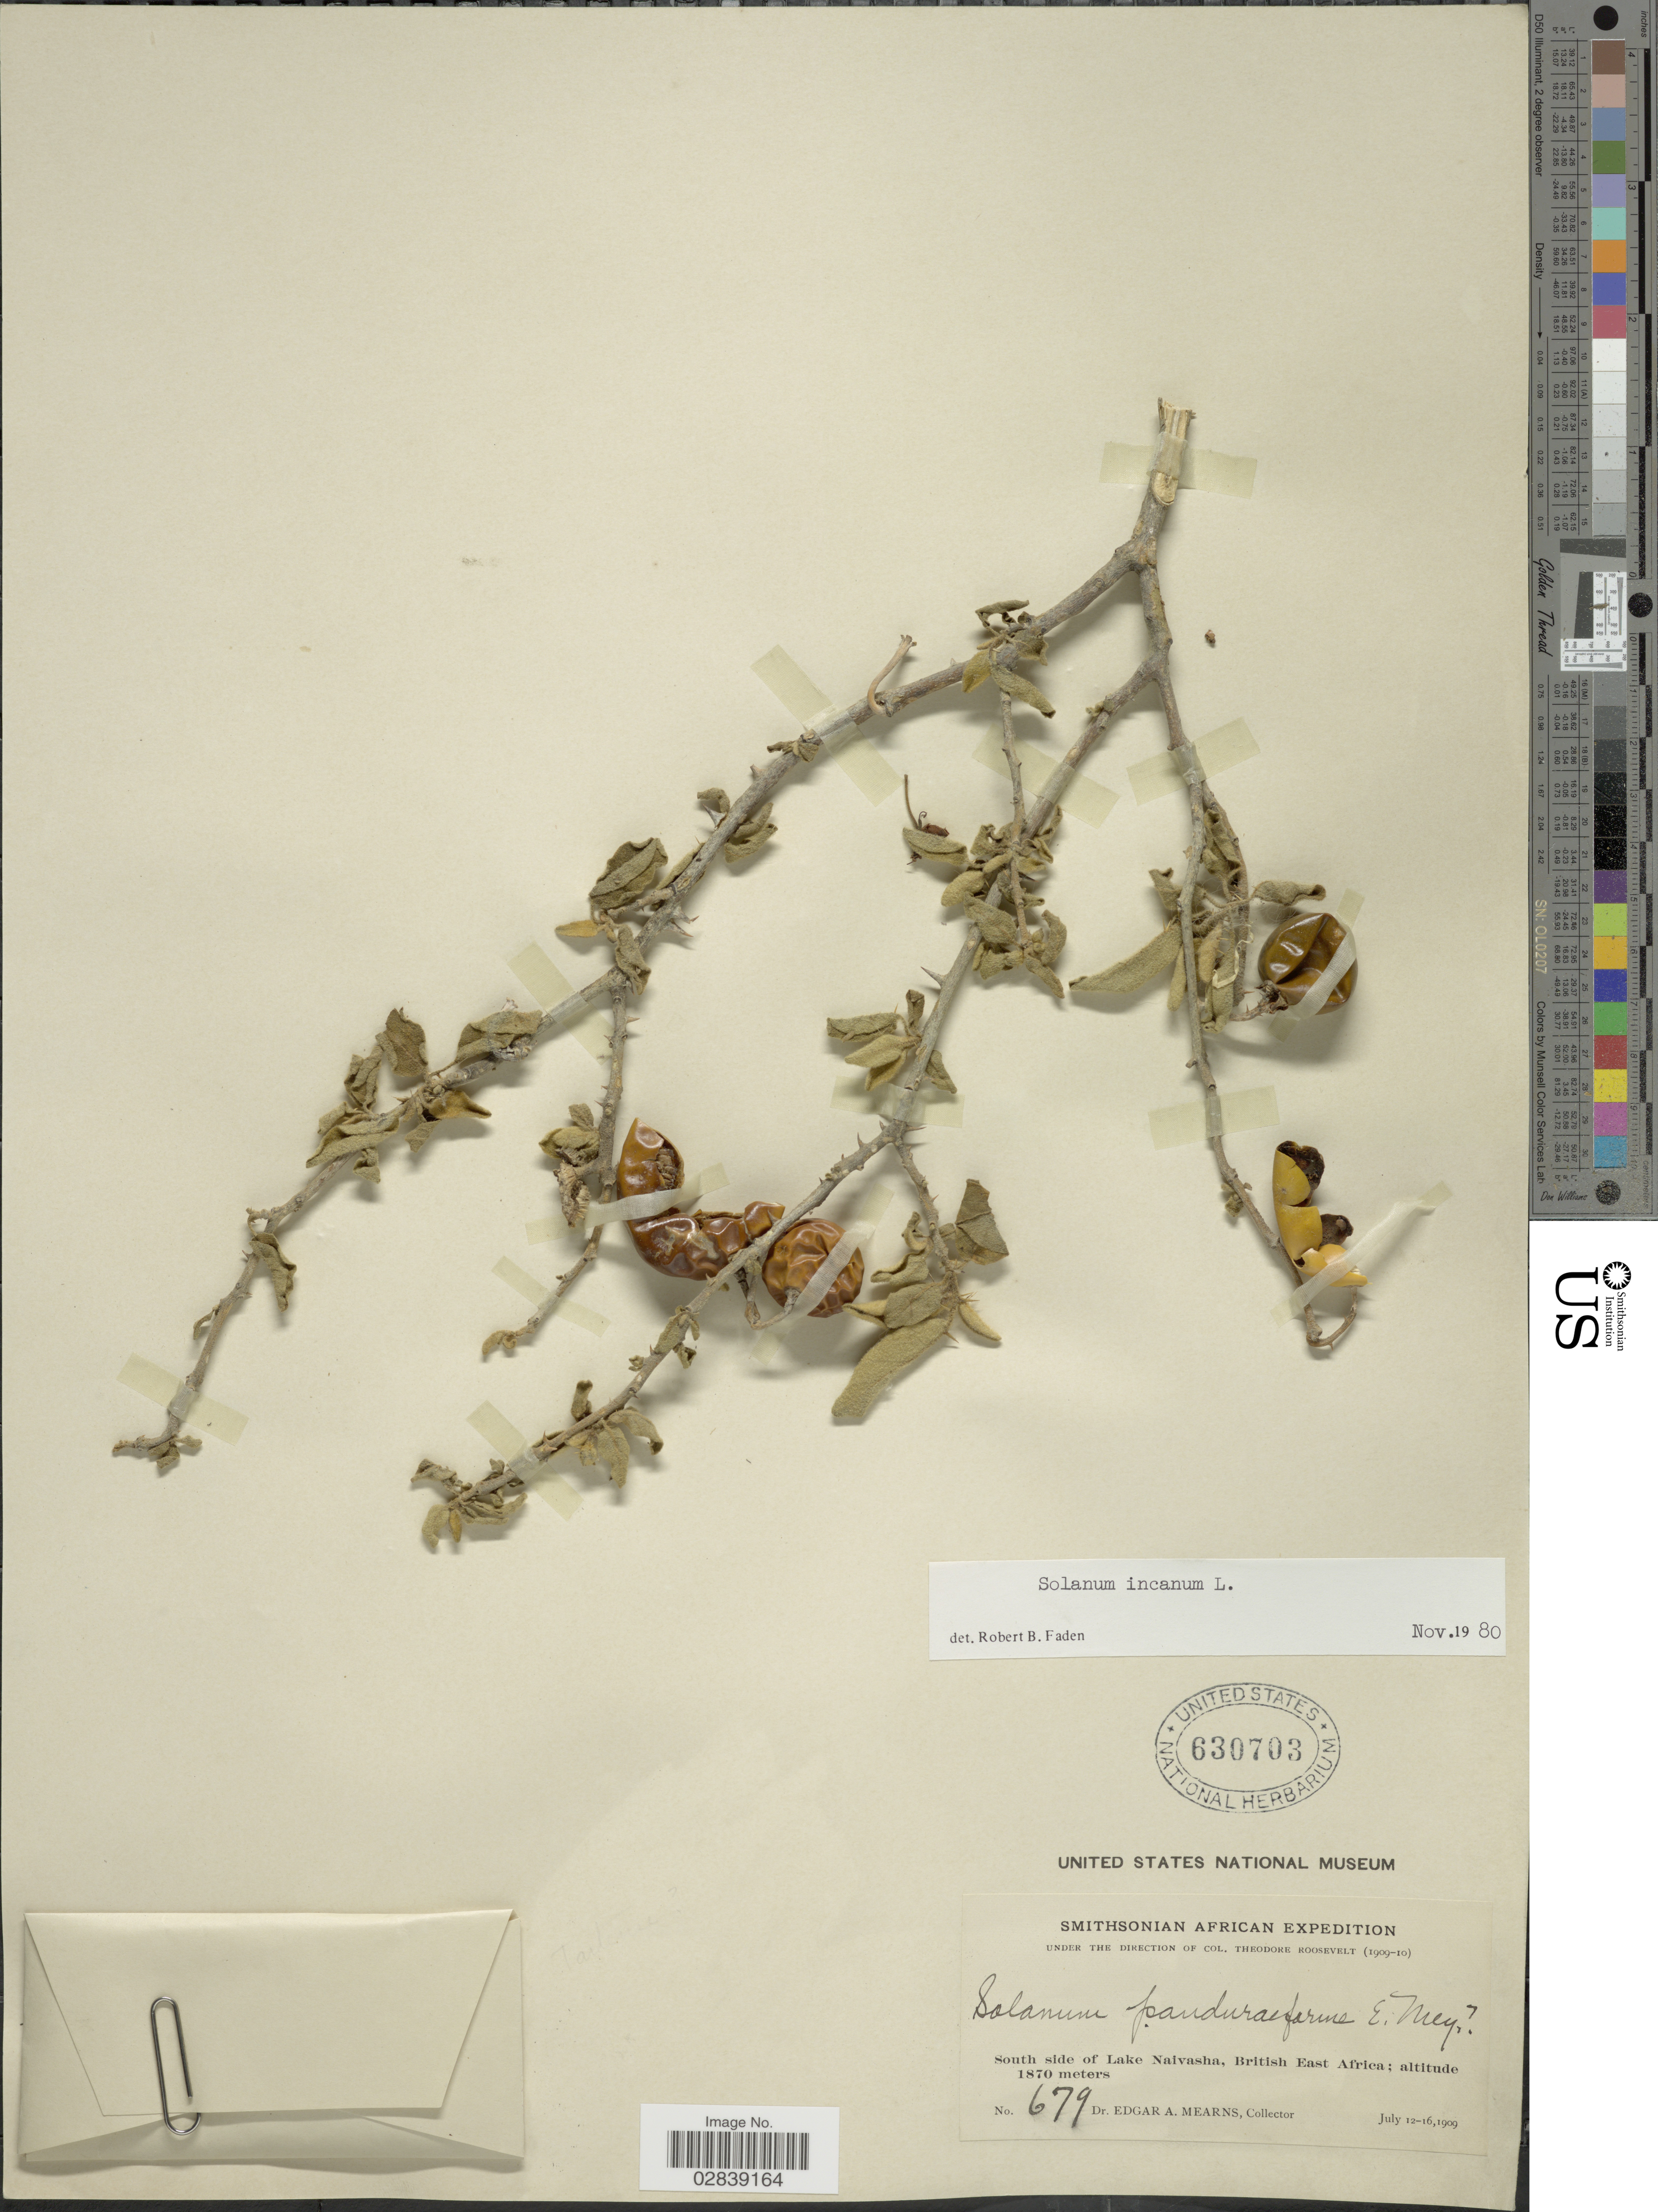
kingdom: Plantae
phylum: Tracheophyta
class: Magnoliopsida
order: Solanales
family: Solanaceae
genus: Solanum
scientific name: Solanum incanum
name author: L.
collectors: E. A. Mearns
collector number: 679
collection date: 1909-07-12/1909-07-16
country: Kenya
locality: South side of Lake Naivasha, British East Africa.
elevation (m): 1870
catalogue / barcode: US 630703